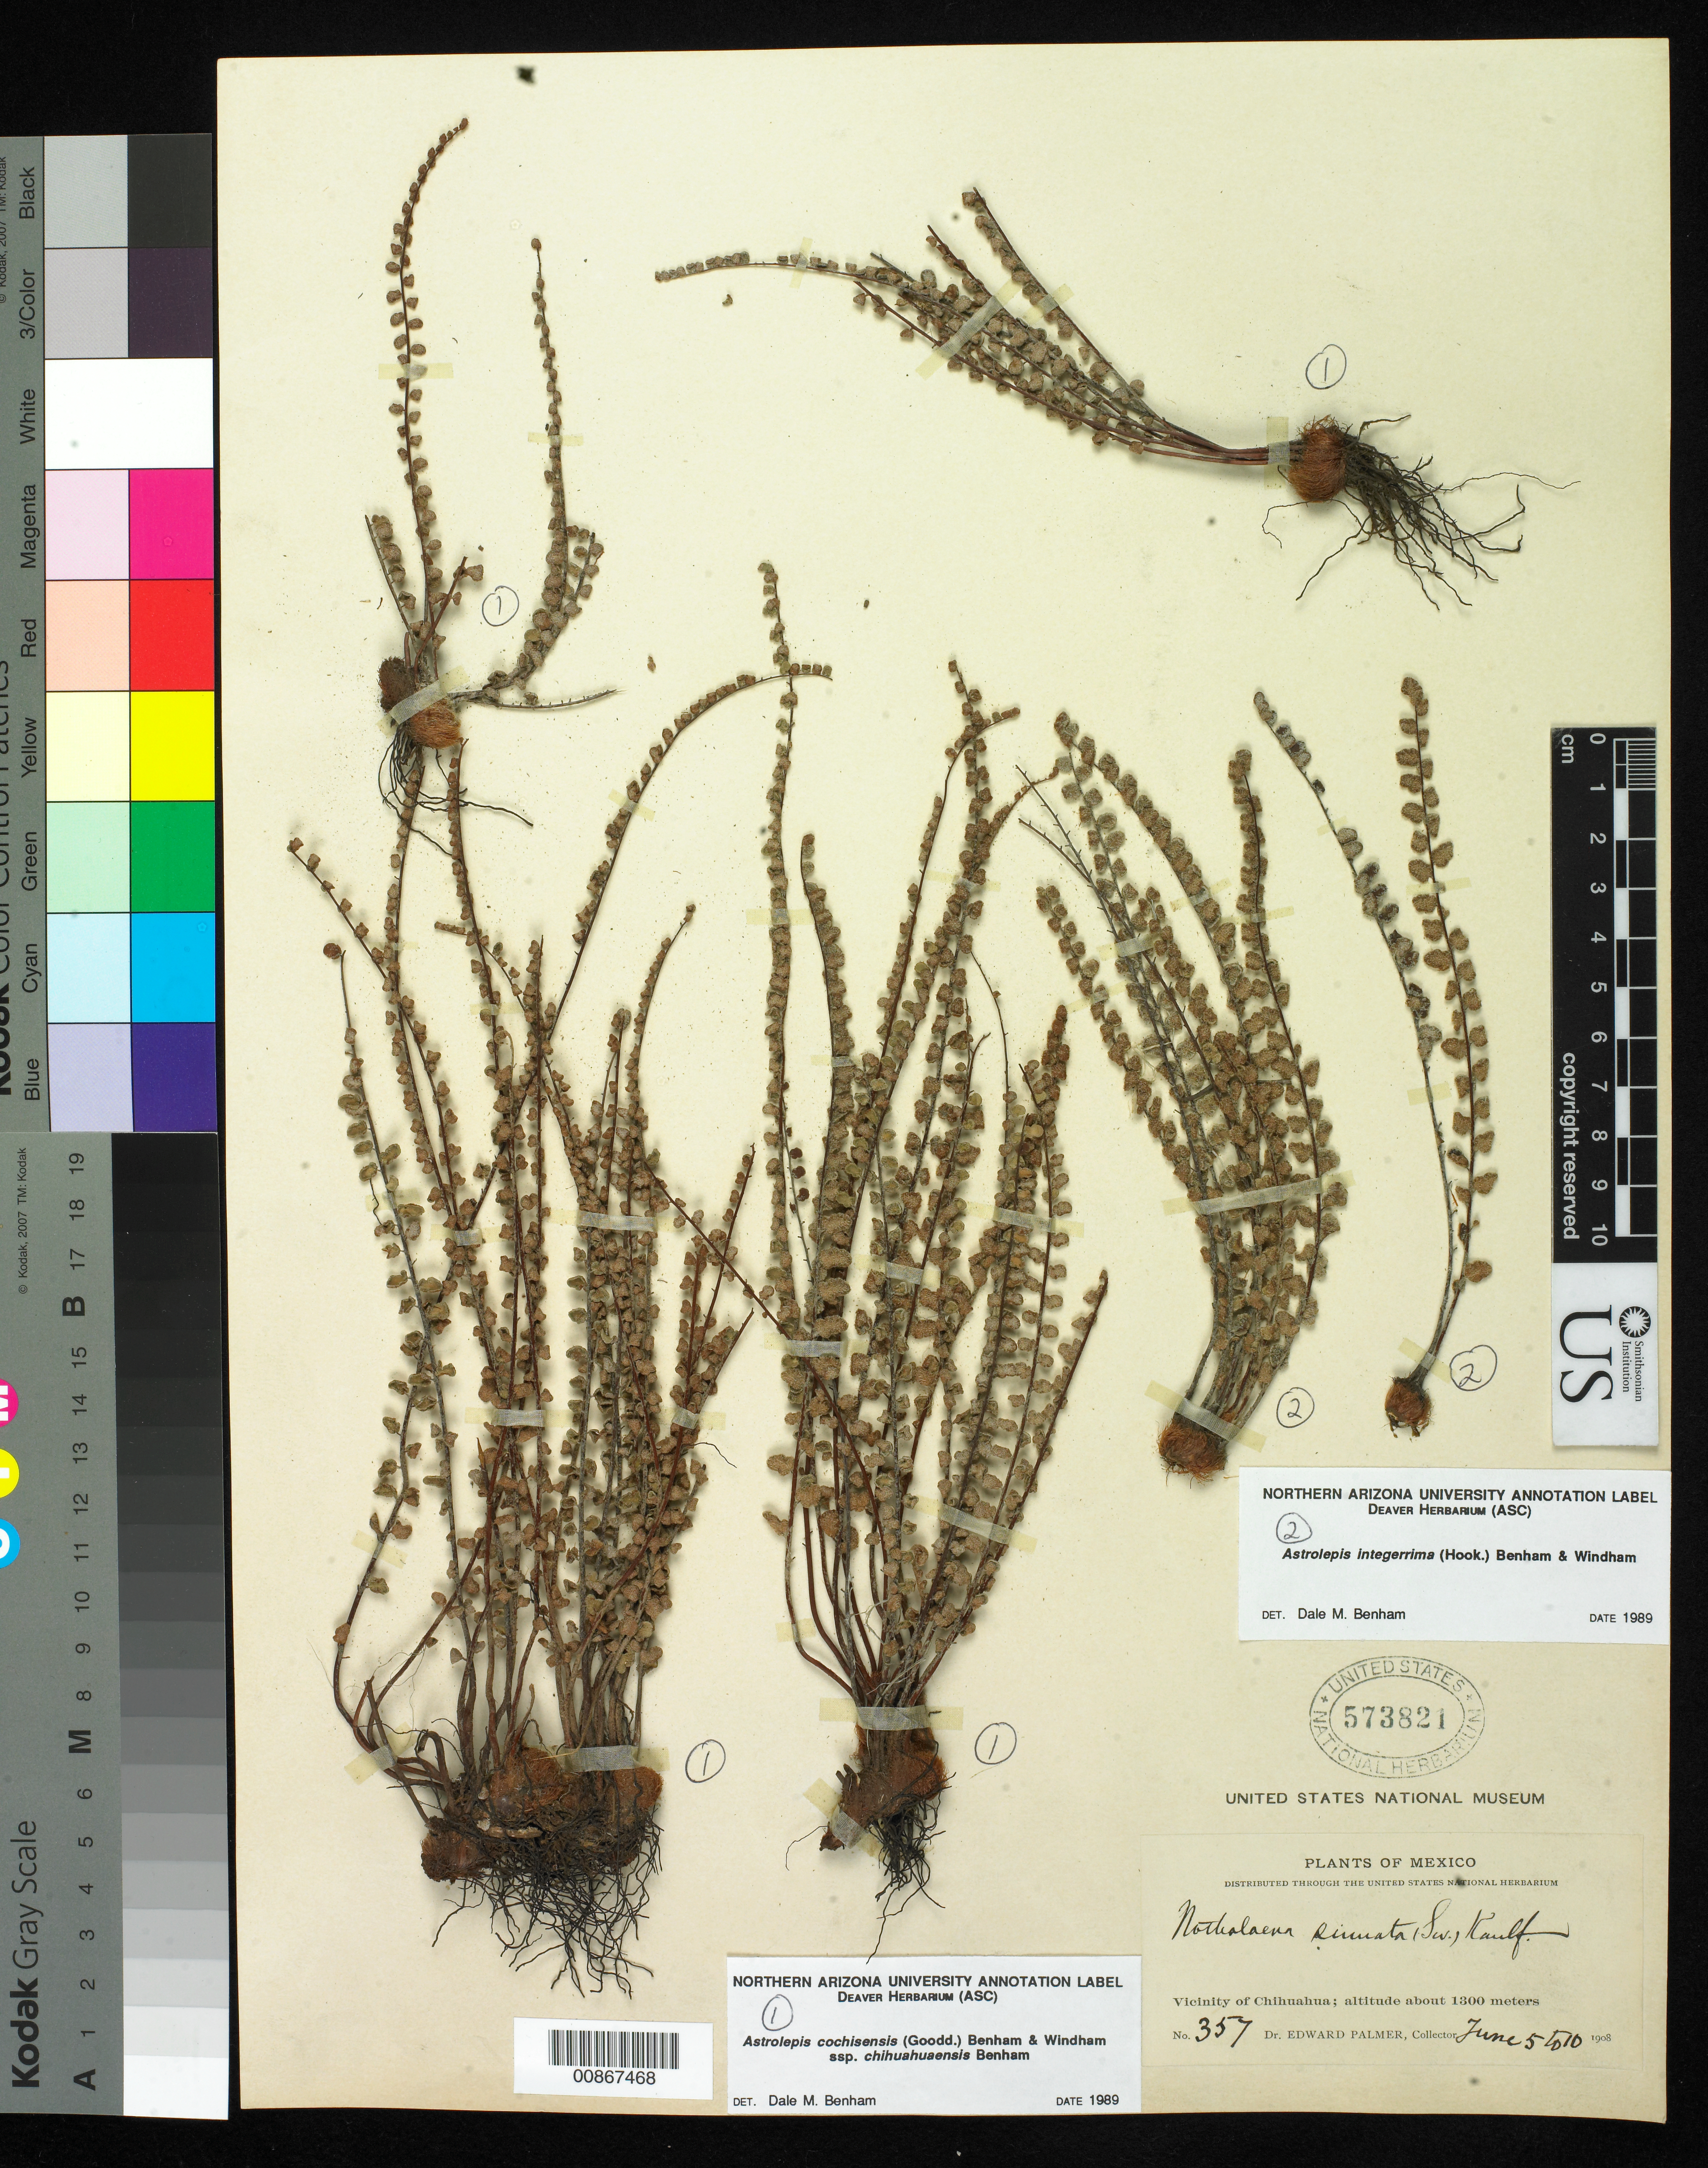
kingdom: Plantae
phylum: Tracheophyta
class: Polypodiopsida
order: Polypodiales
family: Pteridaceae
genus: Astrolepis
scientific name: Astrolepis cochisensis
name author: (C.O. Goodd.) D.M. Benham & Windham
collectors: E. Palmer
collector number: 357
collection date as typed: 05 Jun 1908 to 10 Jun 1908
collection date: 1908-06-05/1908-06-10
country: Mexico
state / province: Chihuahua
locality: Vicinity of Chihuahua.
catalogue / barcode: US 573821